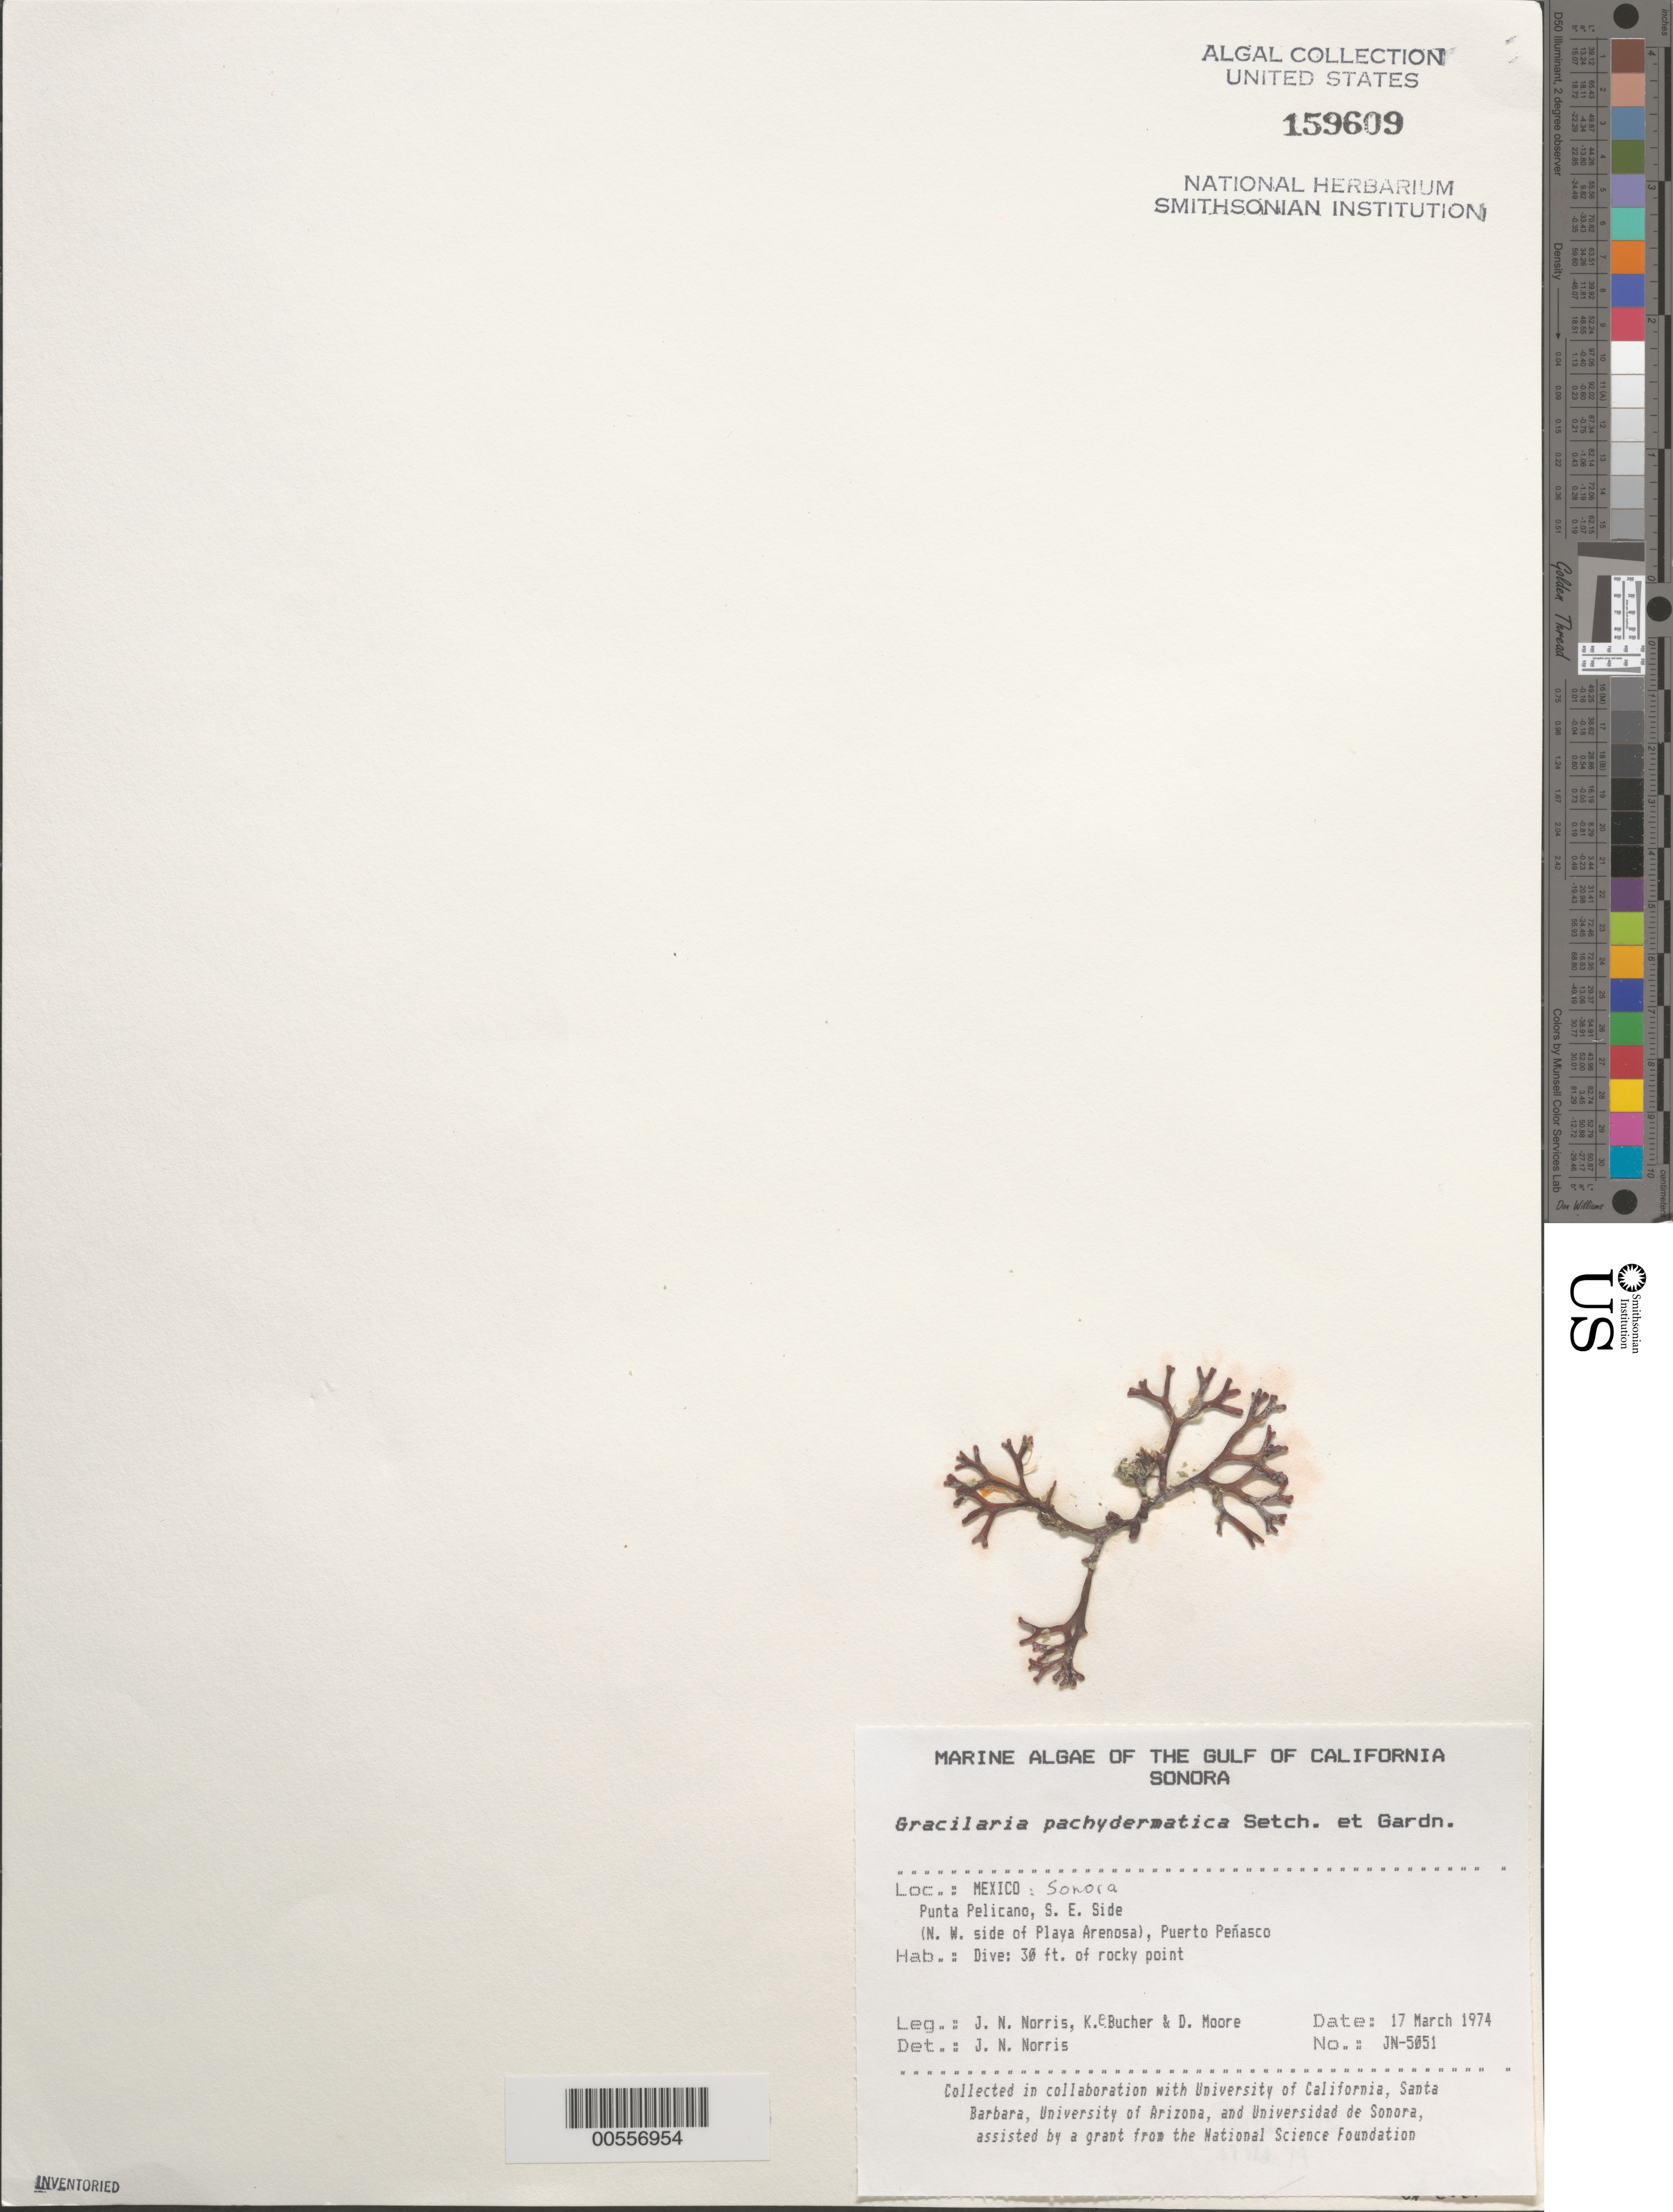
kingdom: Plantae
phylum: Rhodophyta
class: Florideophyceae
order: Gracilariales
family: Gracilariaceae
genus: Gracilaria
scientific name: Gracilaria pachydermatica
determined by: Norris, James N.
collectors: J. N. Norris, K. E. Bucher & D. Moore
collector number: JN-5051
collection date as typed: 17 Mar 1974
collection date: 1974-03-17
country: Mexico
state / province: Sonora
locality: Punta Pelicano, Puerto Penasco, Playa Arenosa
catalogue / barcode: US 159609